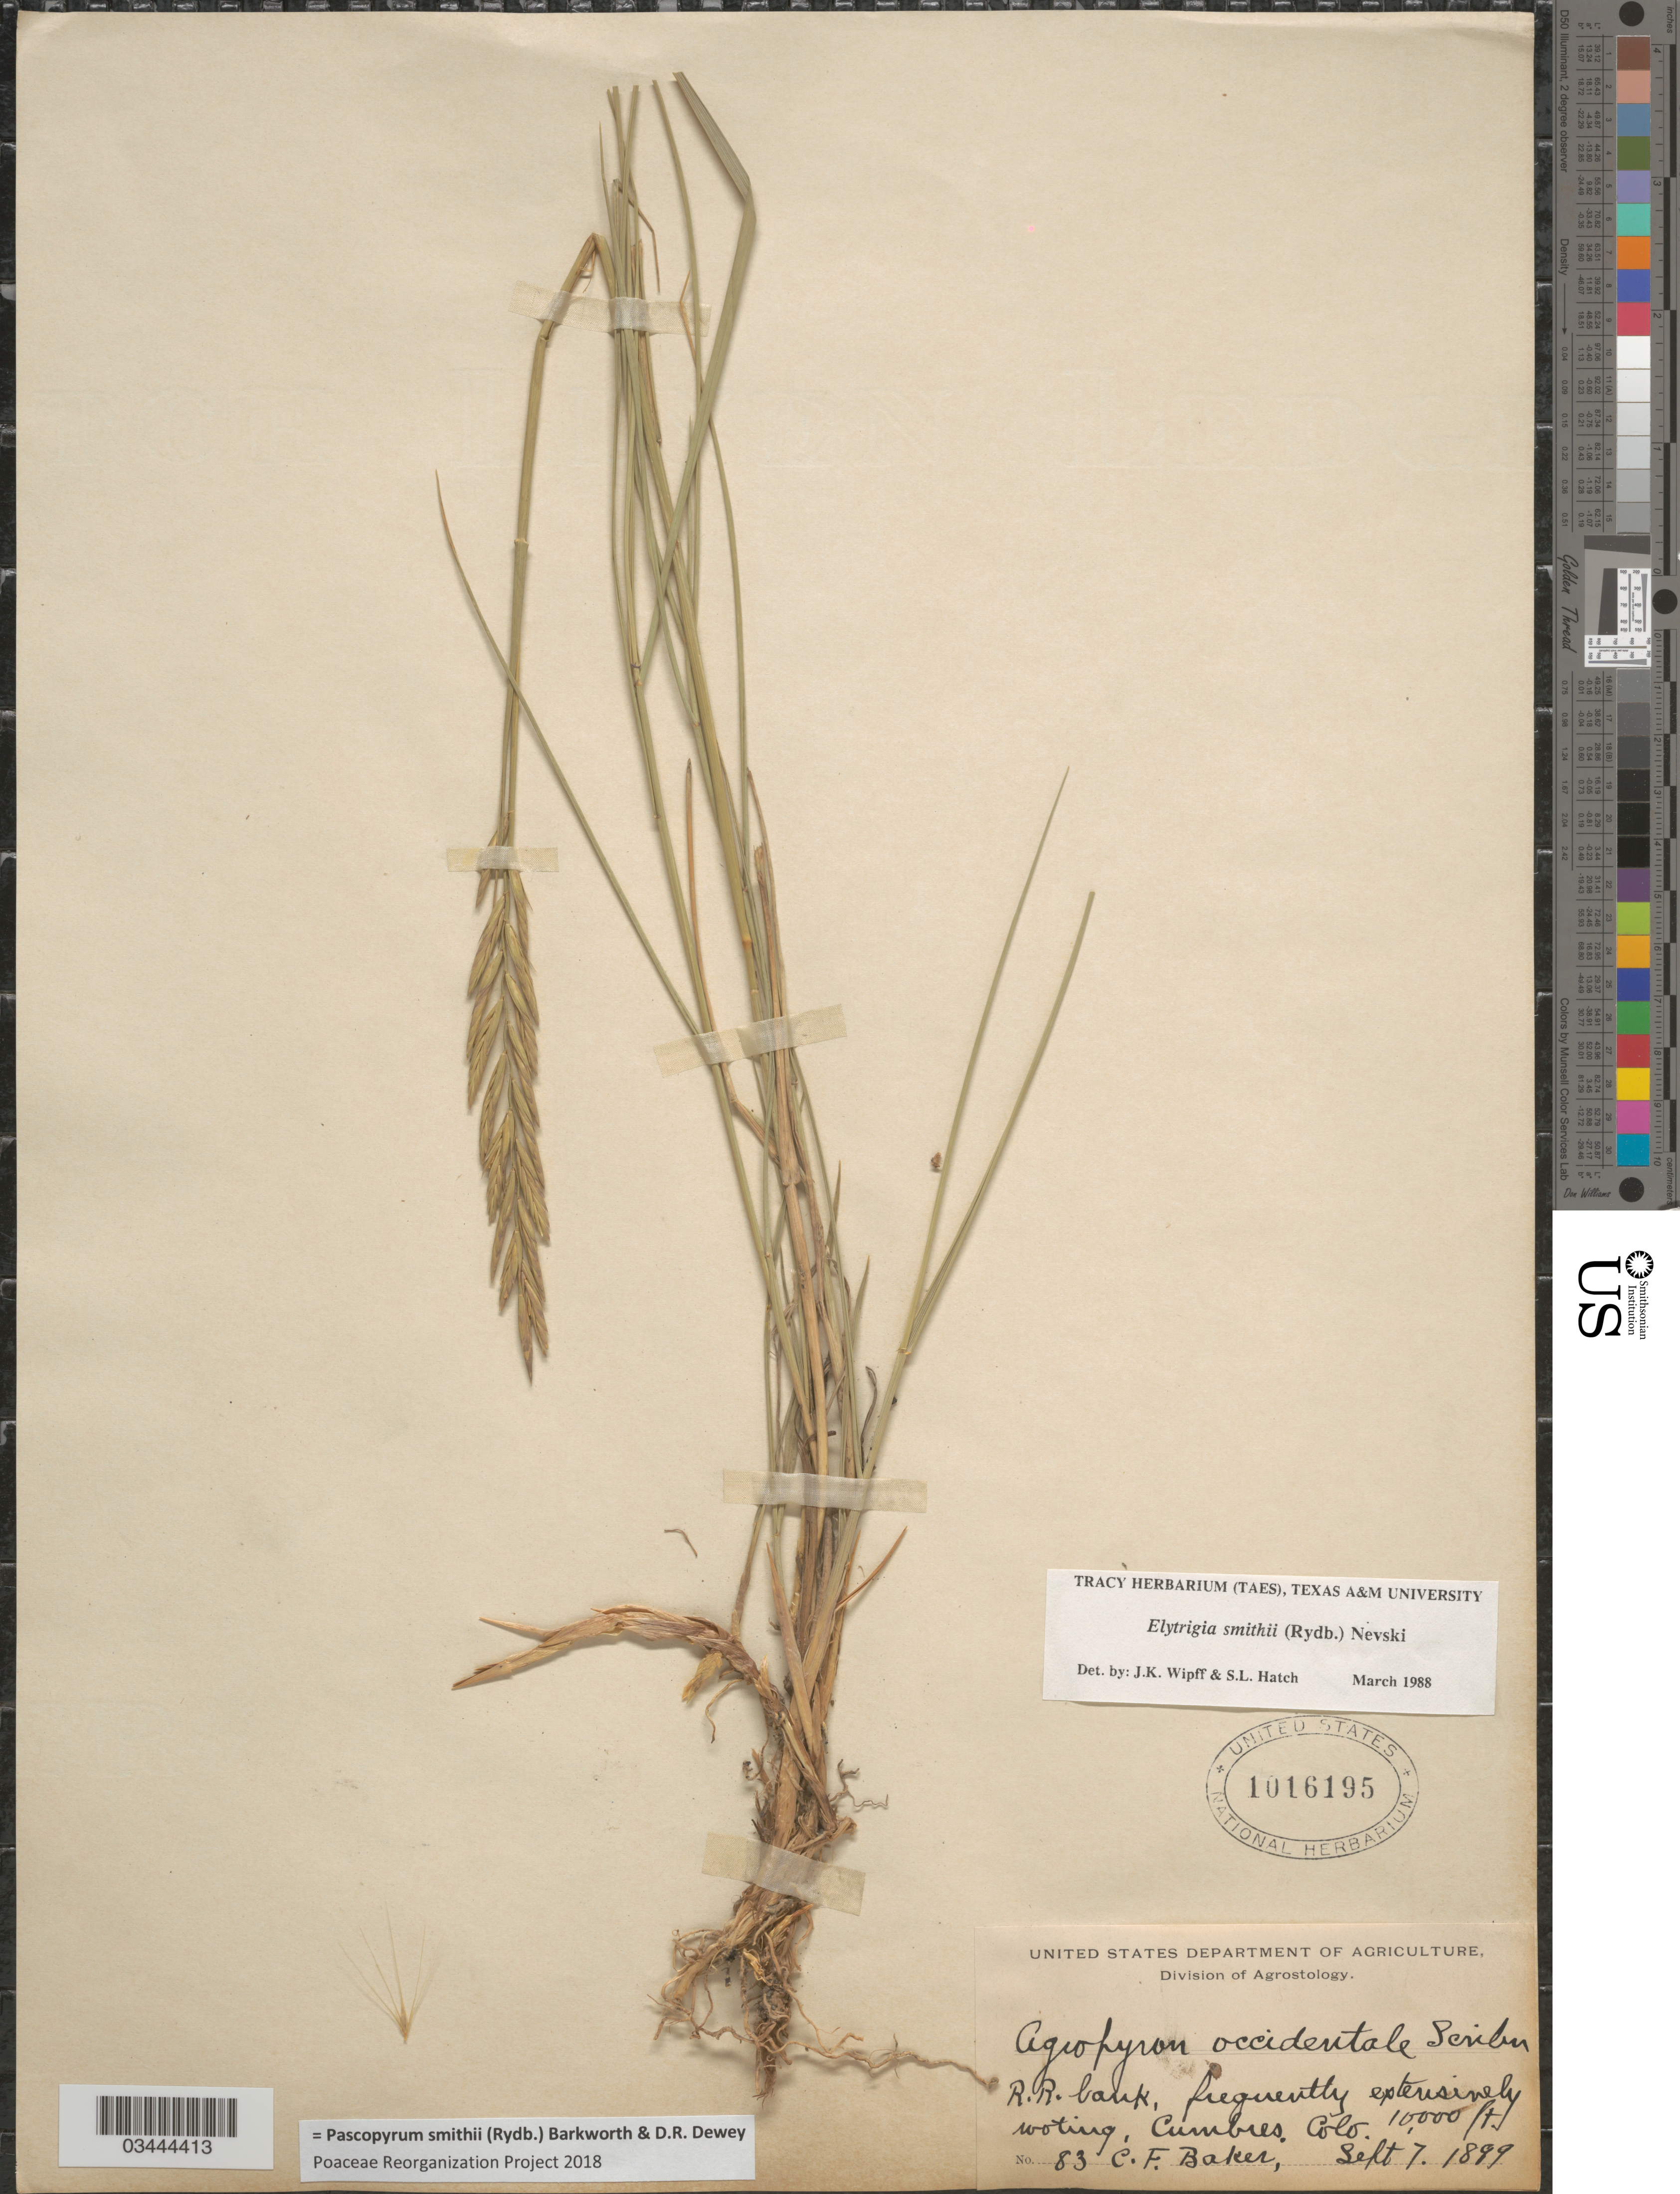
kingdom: Plantae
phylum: Tracheophyta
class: Liliopsida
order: Poales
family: Poaceae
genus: Pascopyrum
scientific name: Pascopyrum smithii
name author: (Rydb.) Barkworth & Dewey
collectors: C. F. Baker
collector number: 83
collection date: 1899-09-07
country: United States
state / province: Colorado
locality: R. R. bank. Cumbres.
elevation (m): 3048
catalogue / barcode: US 1016195